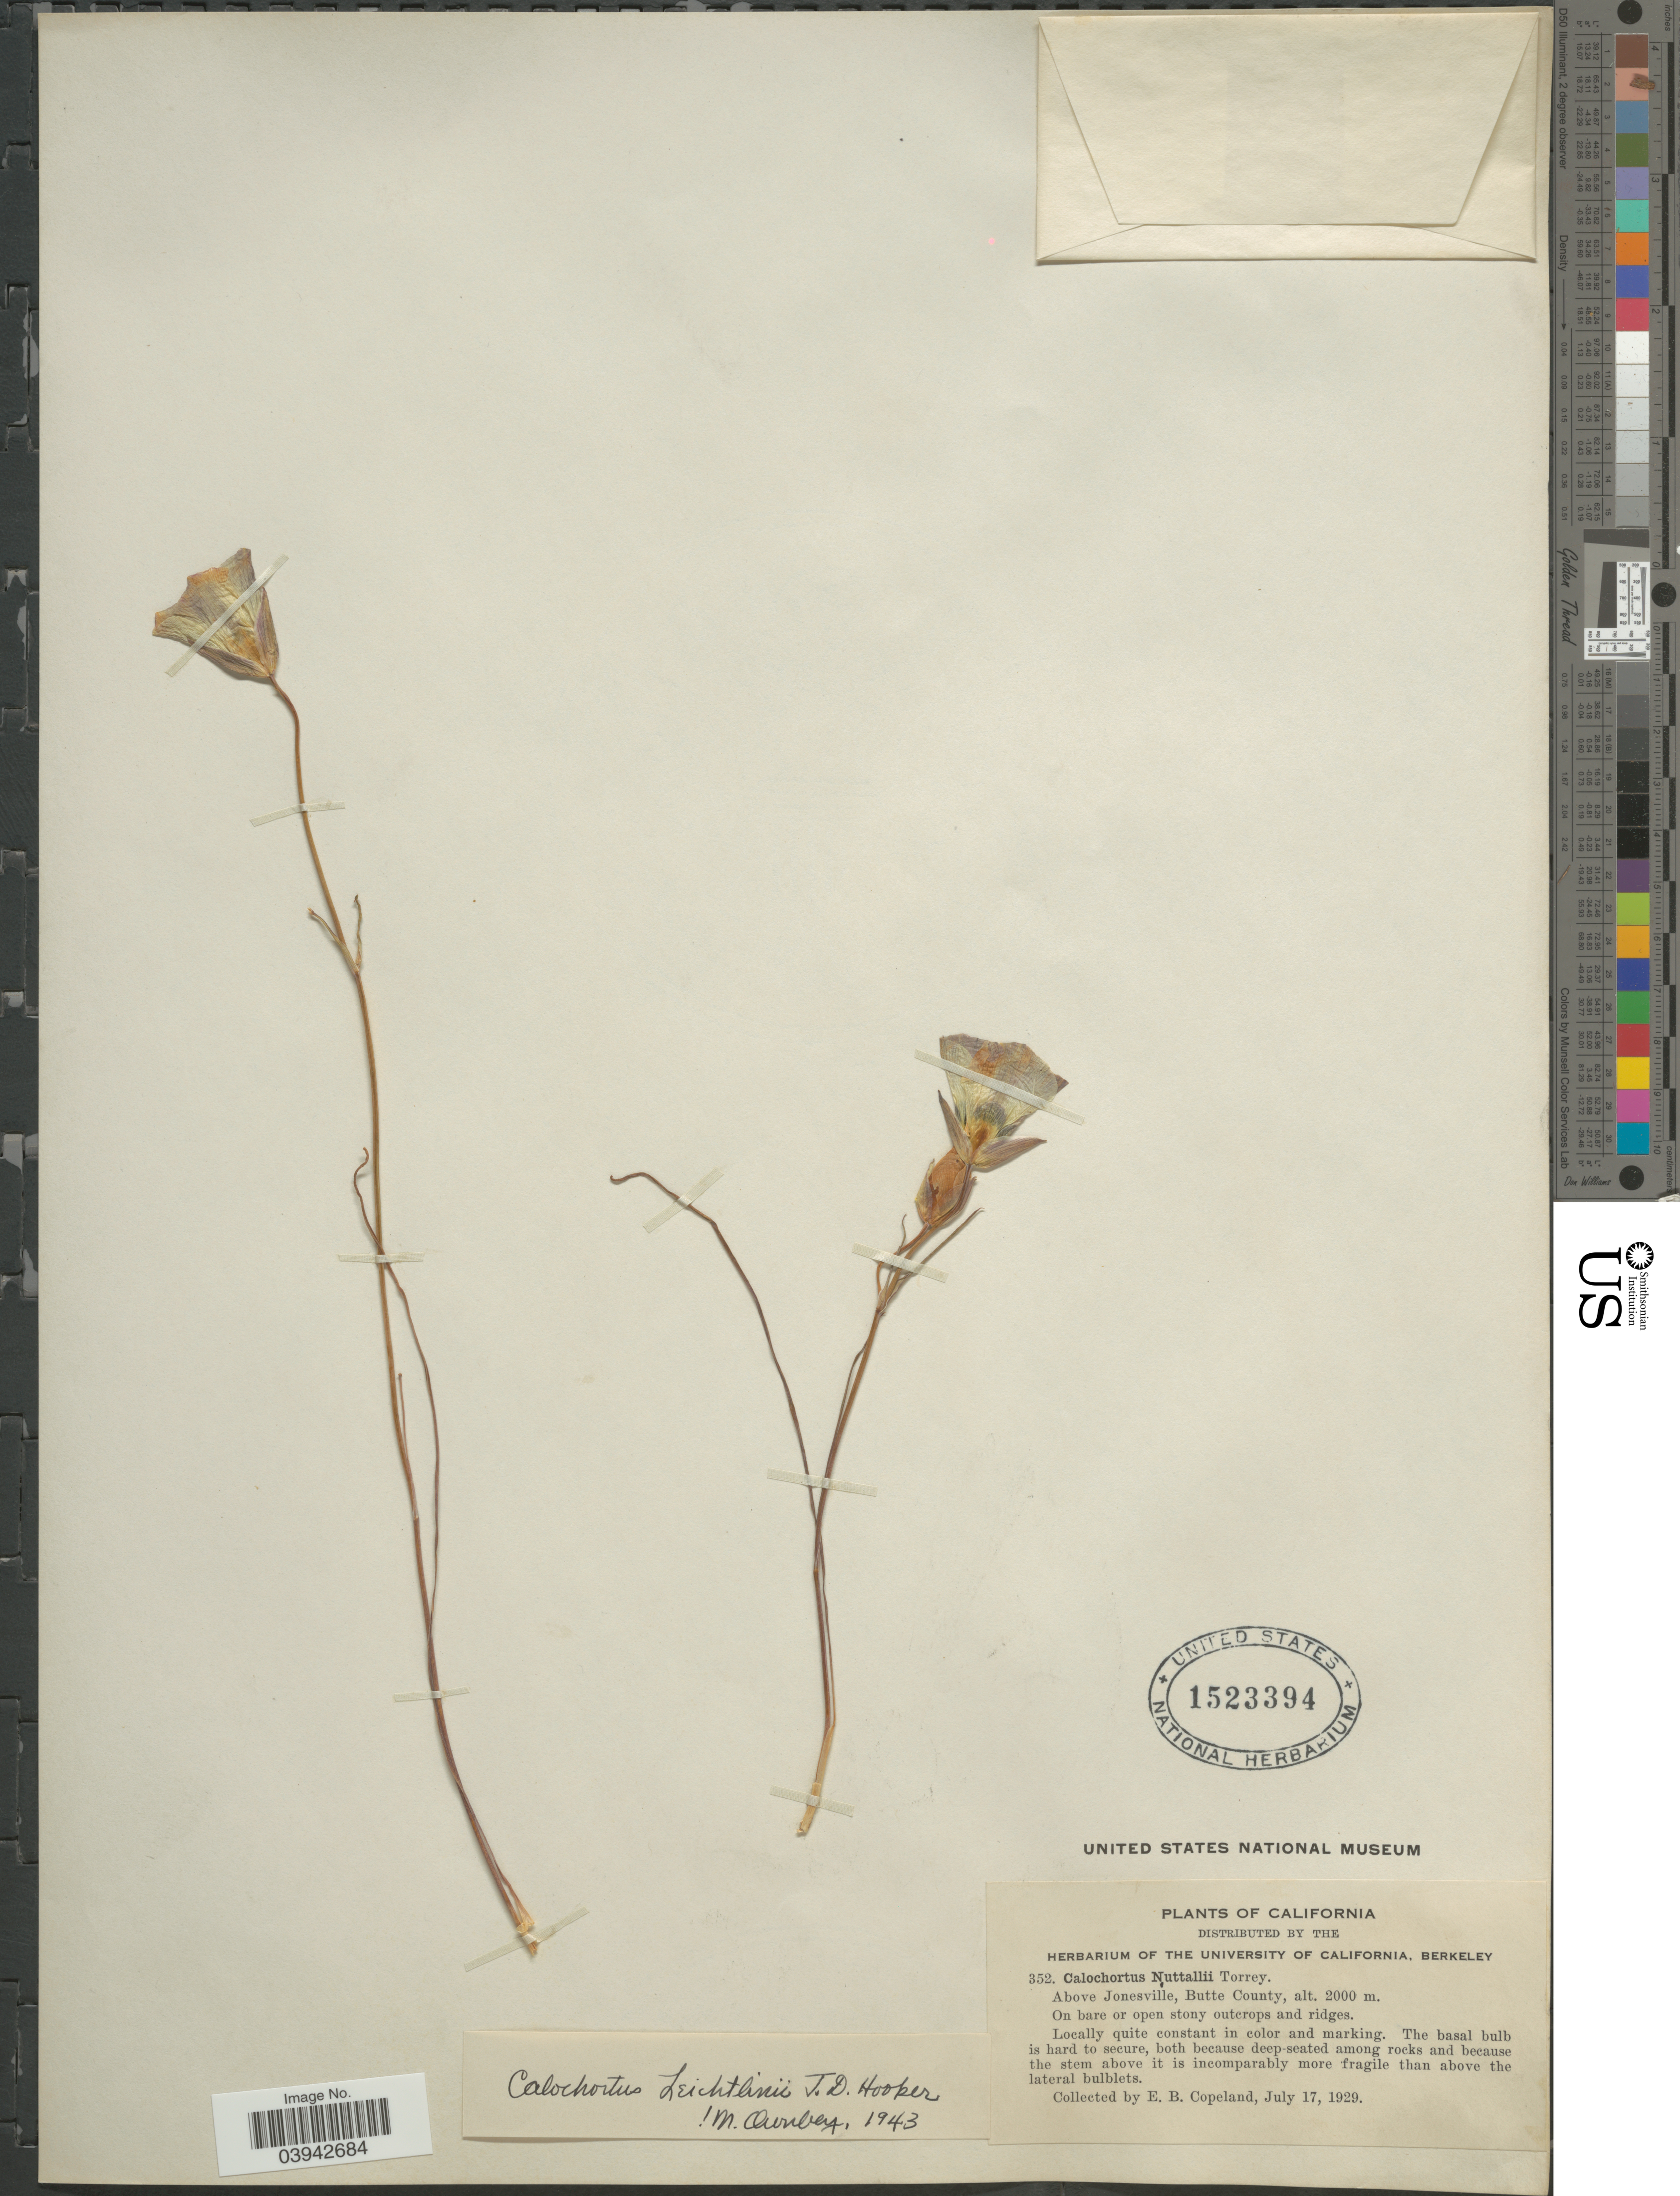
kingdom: Plantae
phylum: Tracheophyta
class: Liliopsida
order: Liliales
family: Liliaceae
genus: Calochortus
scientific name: Calochortus leichtlinii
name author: Hook. f.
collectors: E. B. Copeland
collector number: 352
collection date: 1929-07-17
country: United States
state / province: California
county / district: Butte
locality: Above Jonesville, Butte County.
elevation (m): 2000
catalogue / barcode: US 1523394